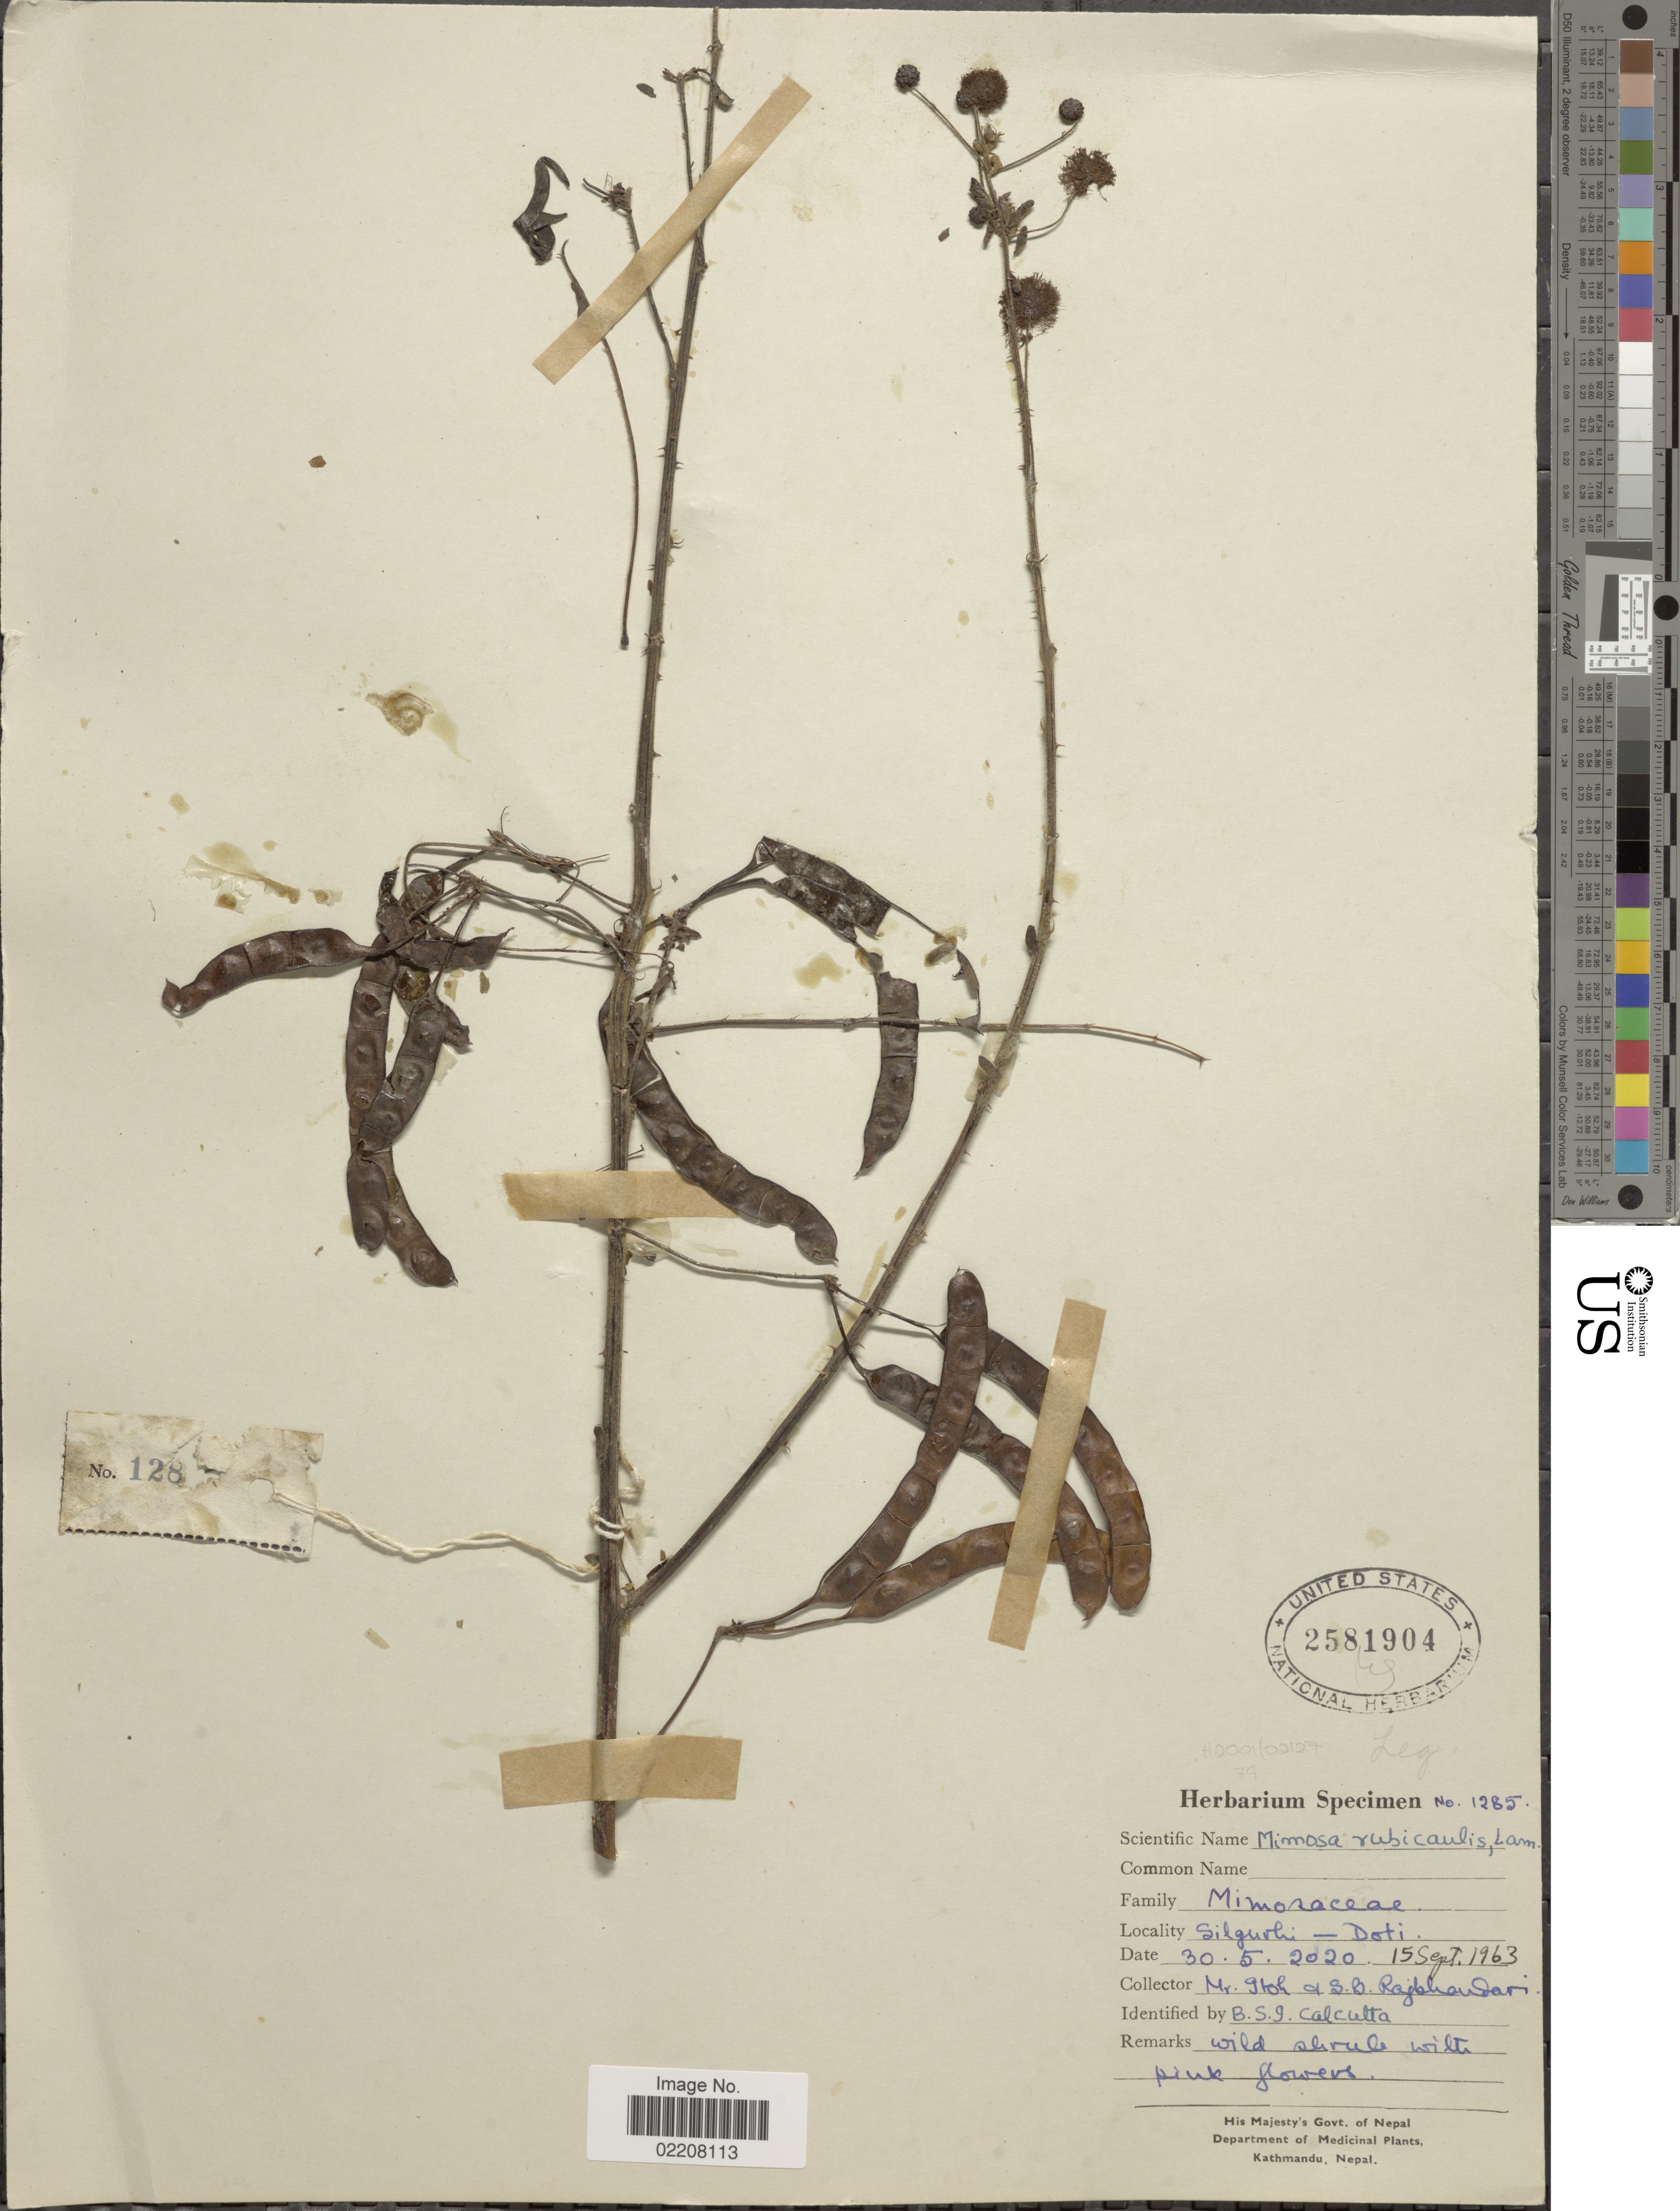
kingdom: Plantae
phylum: Tracheophyta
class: Magnoliopsida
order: Fabales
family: Fabaceae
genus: Mimosa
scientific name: Mimosa rubicaulis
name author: Lam.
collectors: -. Stoh & S. Rajbhaudari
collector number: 1285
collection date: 1963-09-15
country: Nepal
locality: Silguohi [interpreted] - Doti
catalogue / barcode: US 2581904